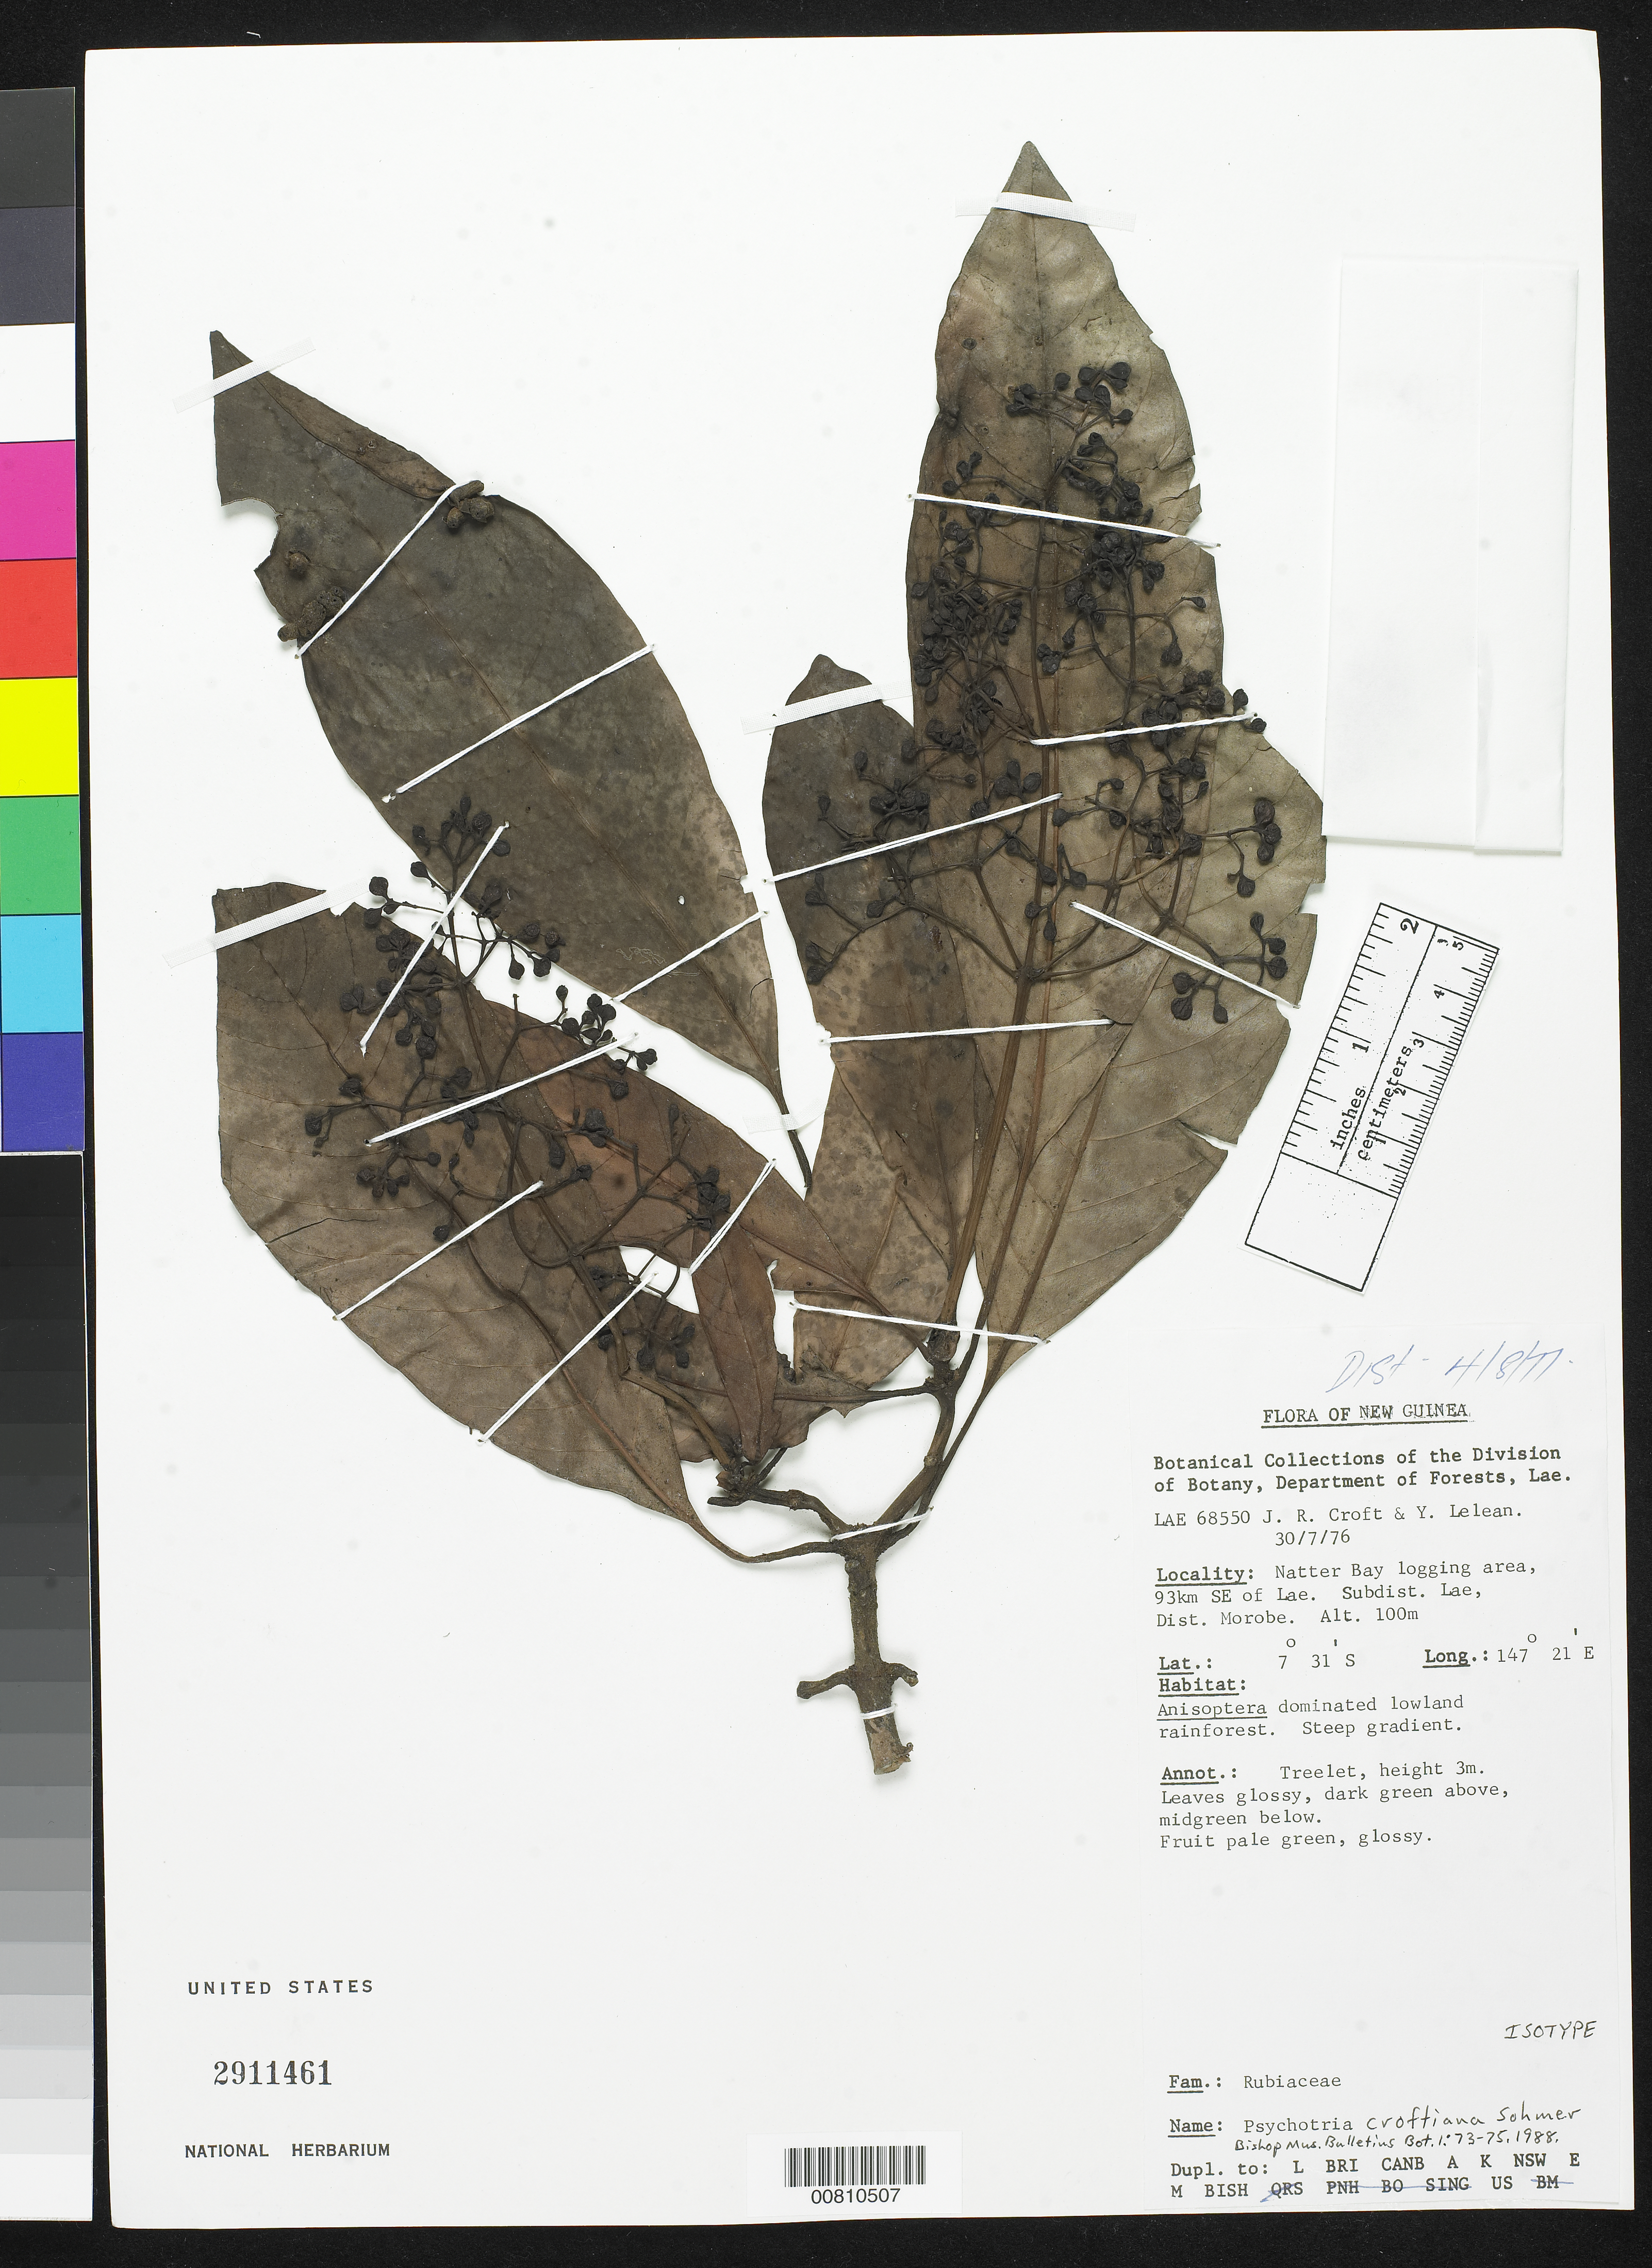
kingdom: Plantae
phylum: Tracheophyta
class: Magnoliopsida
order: Gentianales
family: Rubiaceae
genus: Psychotria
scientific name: Psychotria croftiana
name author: Sohmer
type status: Isotype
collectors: J. R. Croft & Y. Lelean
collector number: LAE 68550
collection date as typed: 30 Jul 1976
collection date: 1976-07-30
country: Papua New Guinea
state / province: Morobe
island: New Guinea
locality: Natter Bay logging area, 93 km SE of Lae. Subdist. Lae, Dist. Morobe.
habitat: Anisopteria dominated lowland rainforest. Steep gradient.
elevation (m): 100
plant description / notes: Holotype at LAE.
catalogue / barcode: US 2911461